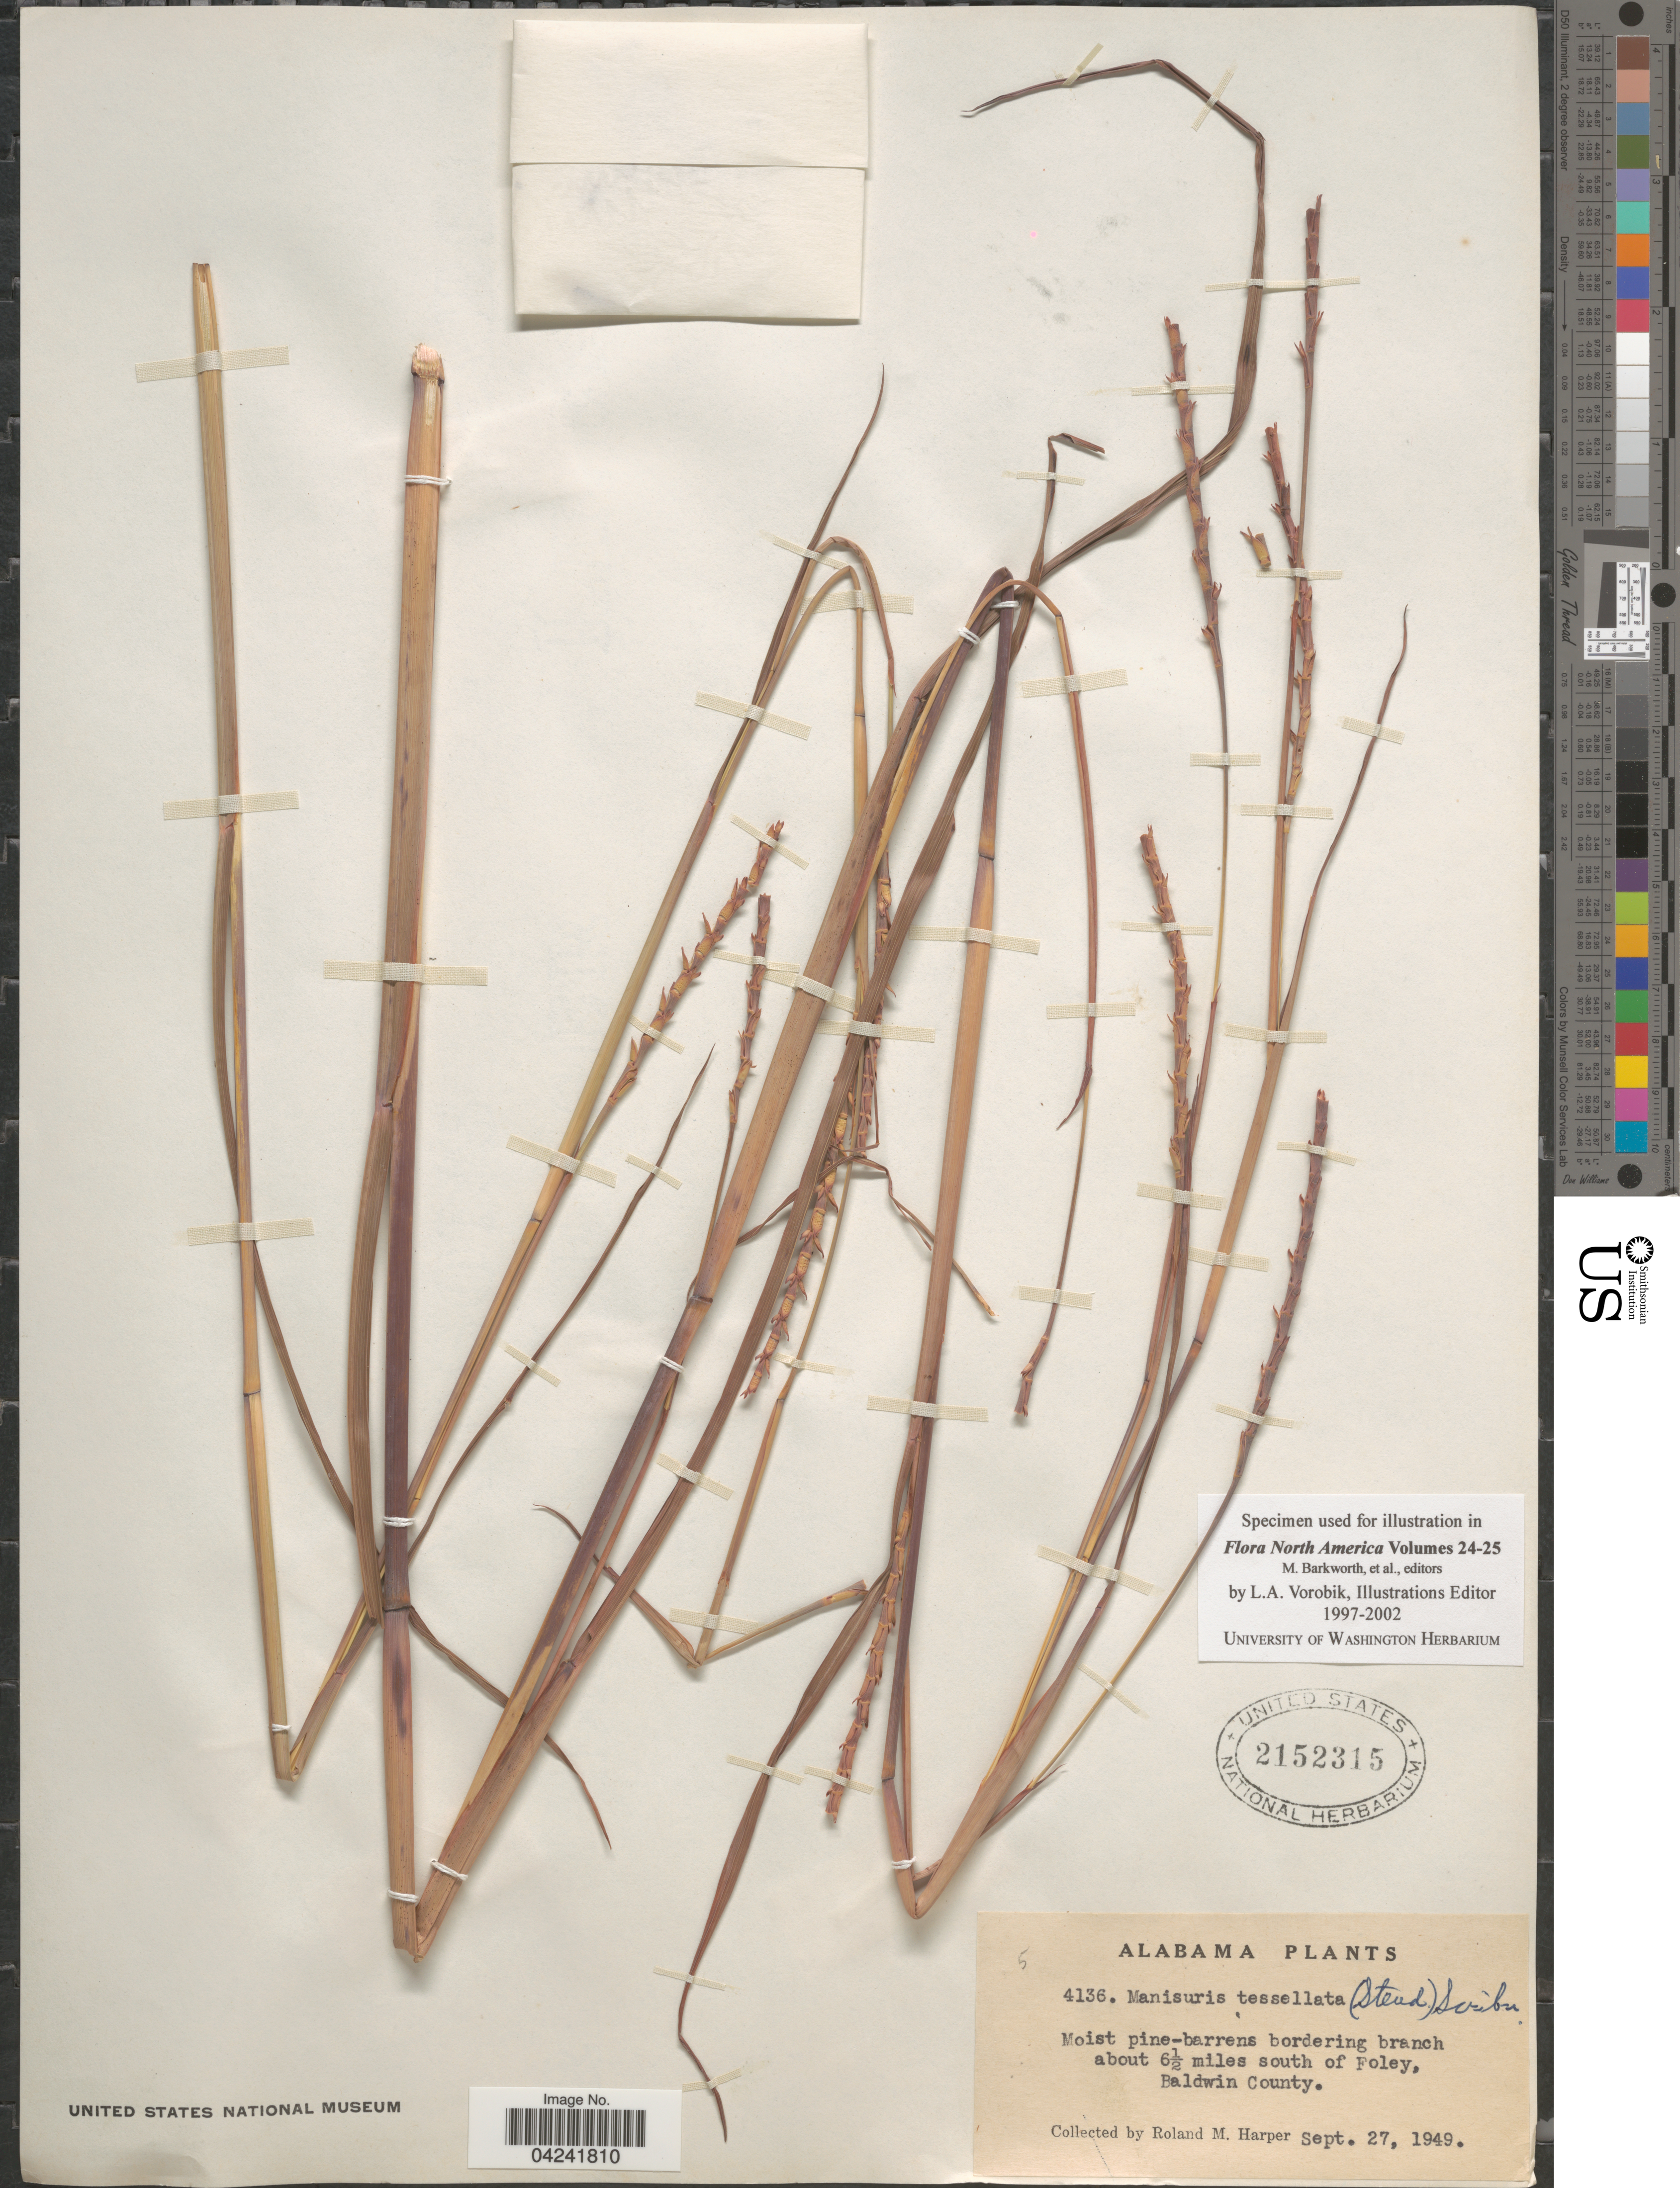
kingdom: Plantae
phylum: Tracheophyta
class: Liliopsida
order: Poales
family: Poaceae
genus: Mnesithea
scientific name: Mnesithea tessellata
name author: (Steud.) de Koning & Sosef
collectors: R. M. Harper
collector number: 4136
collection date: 1949-09-27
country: United States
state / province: Alabama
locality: Moist pine-barrens bordering branch about 6½ miles south of Foley, Baldwin County.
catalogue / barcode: US 2152315